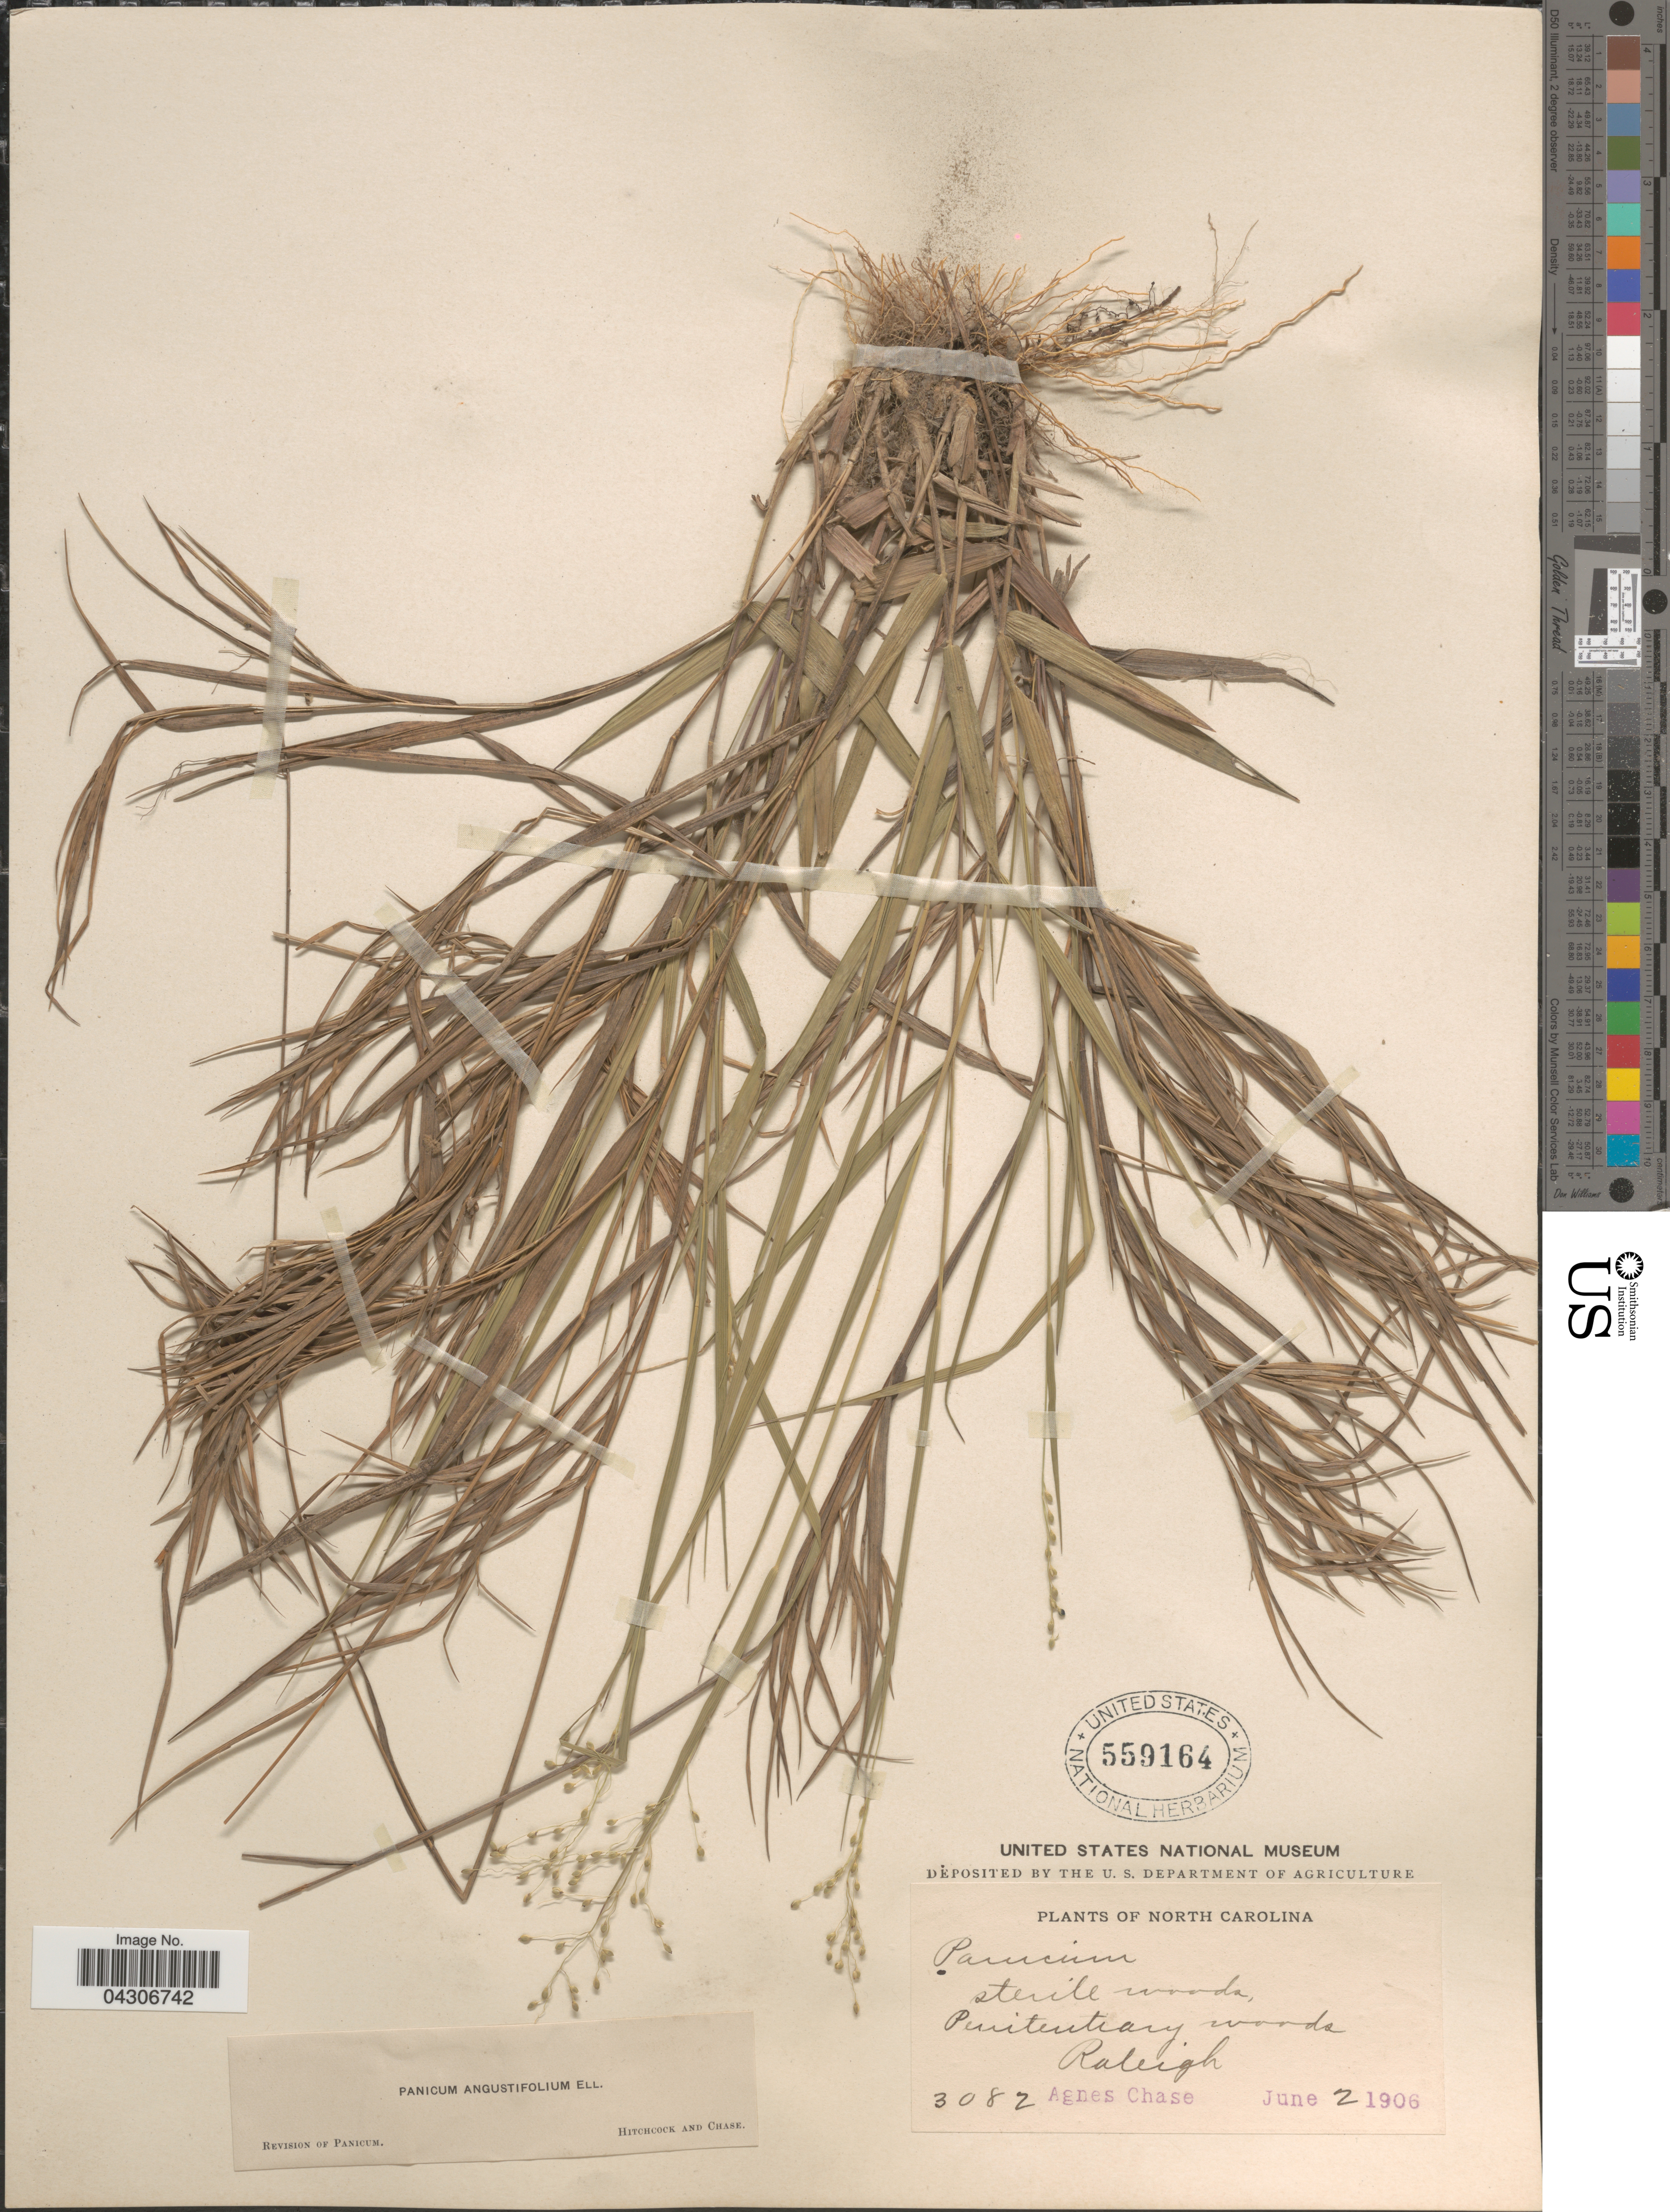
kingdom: Plantae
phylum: Tracheophyta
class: Liliopsida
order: Poales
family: Poaceae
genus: Dichanthelium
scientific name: Dichanthelium aciculare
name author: (Desv. ex Poir.) Gould & C.A. Clark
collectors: A. Chase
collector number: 3082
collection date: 1906-06-02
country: United States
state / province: North Carolina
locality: Raleigh.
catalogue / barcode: US 559164